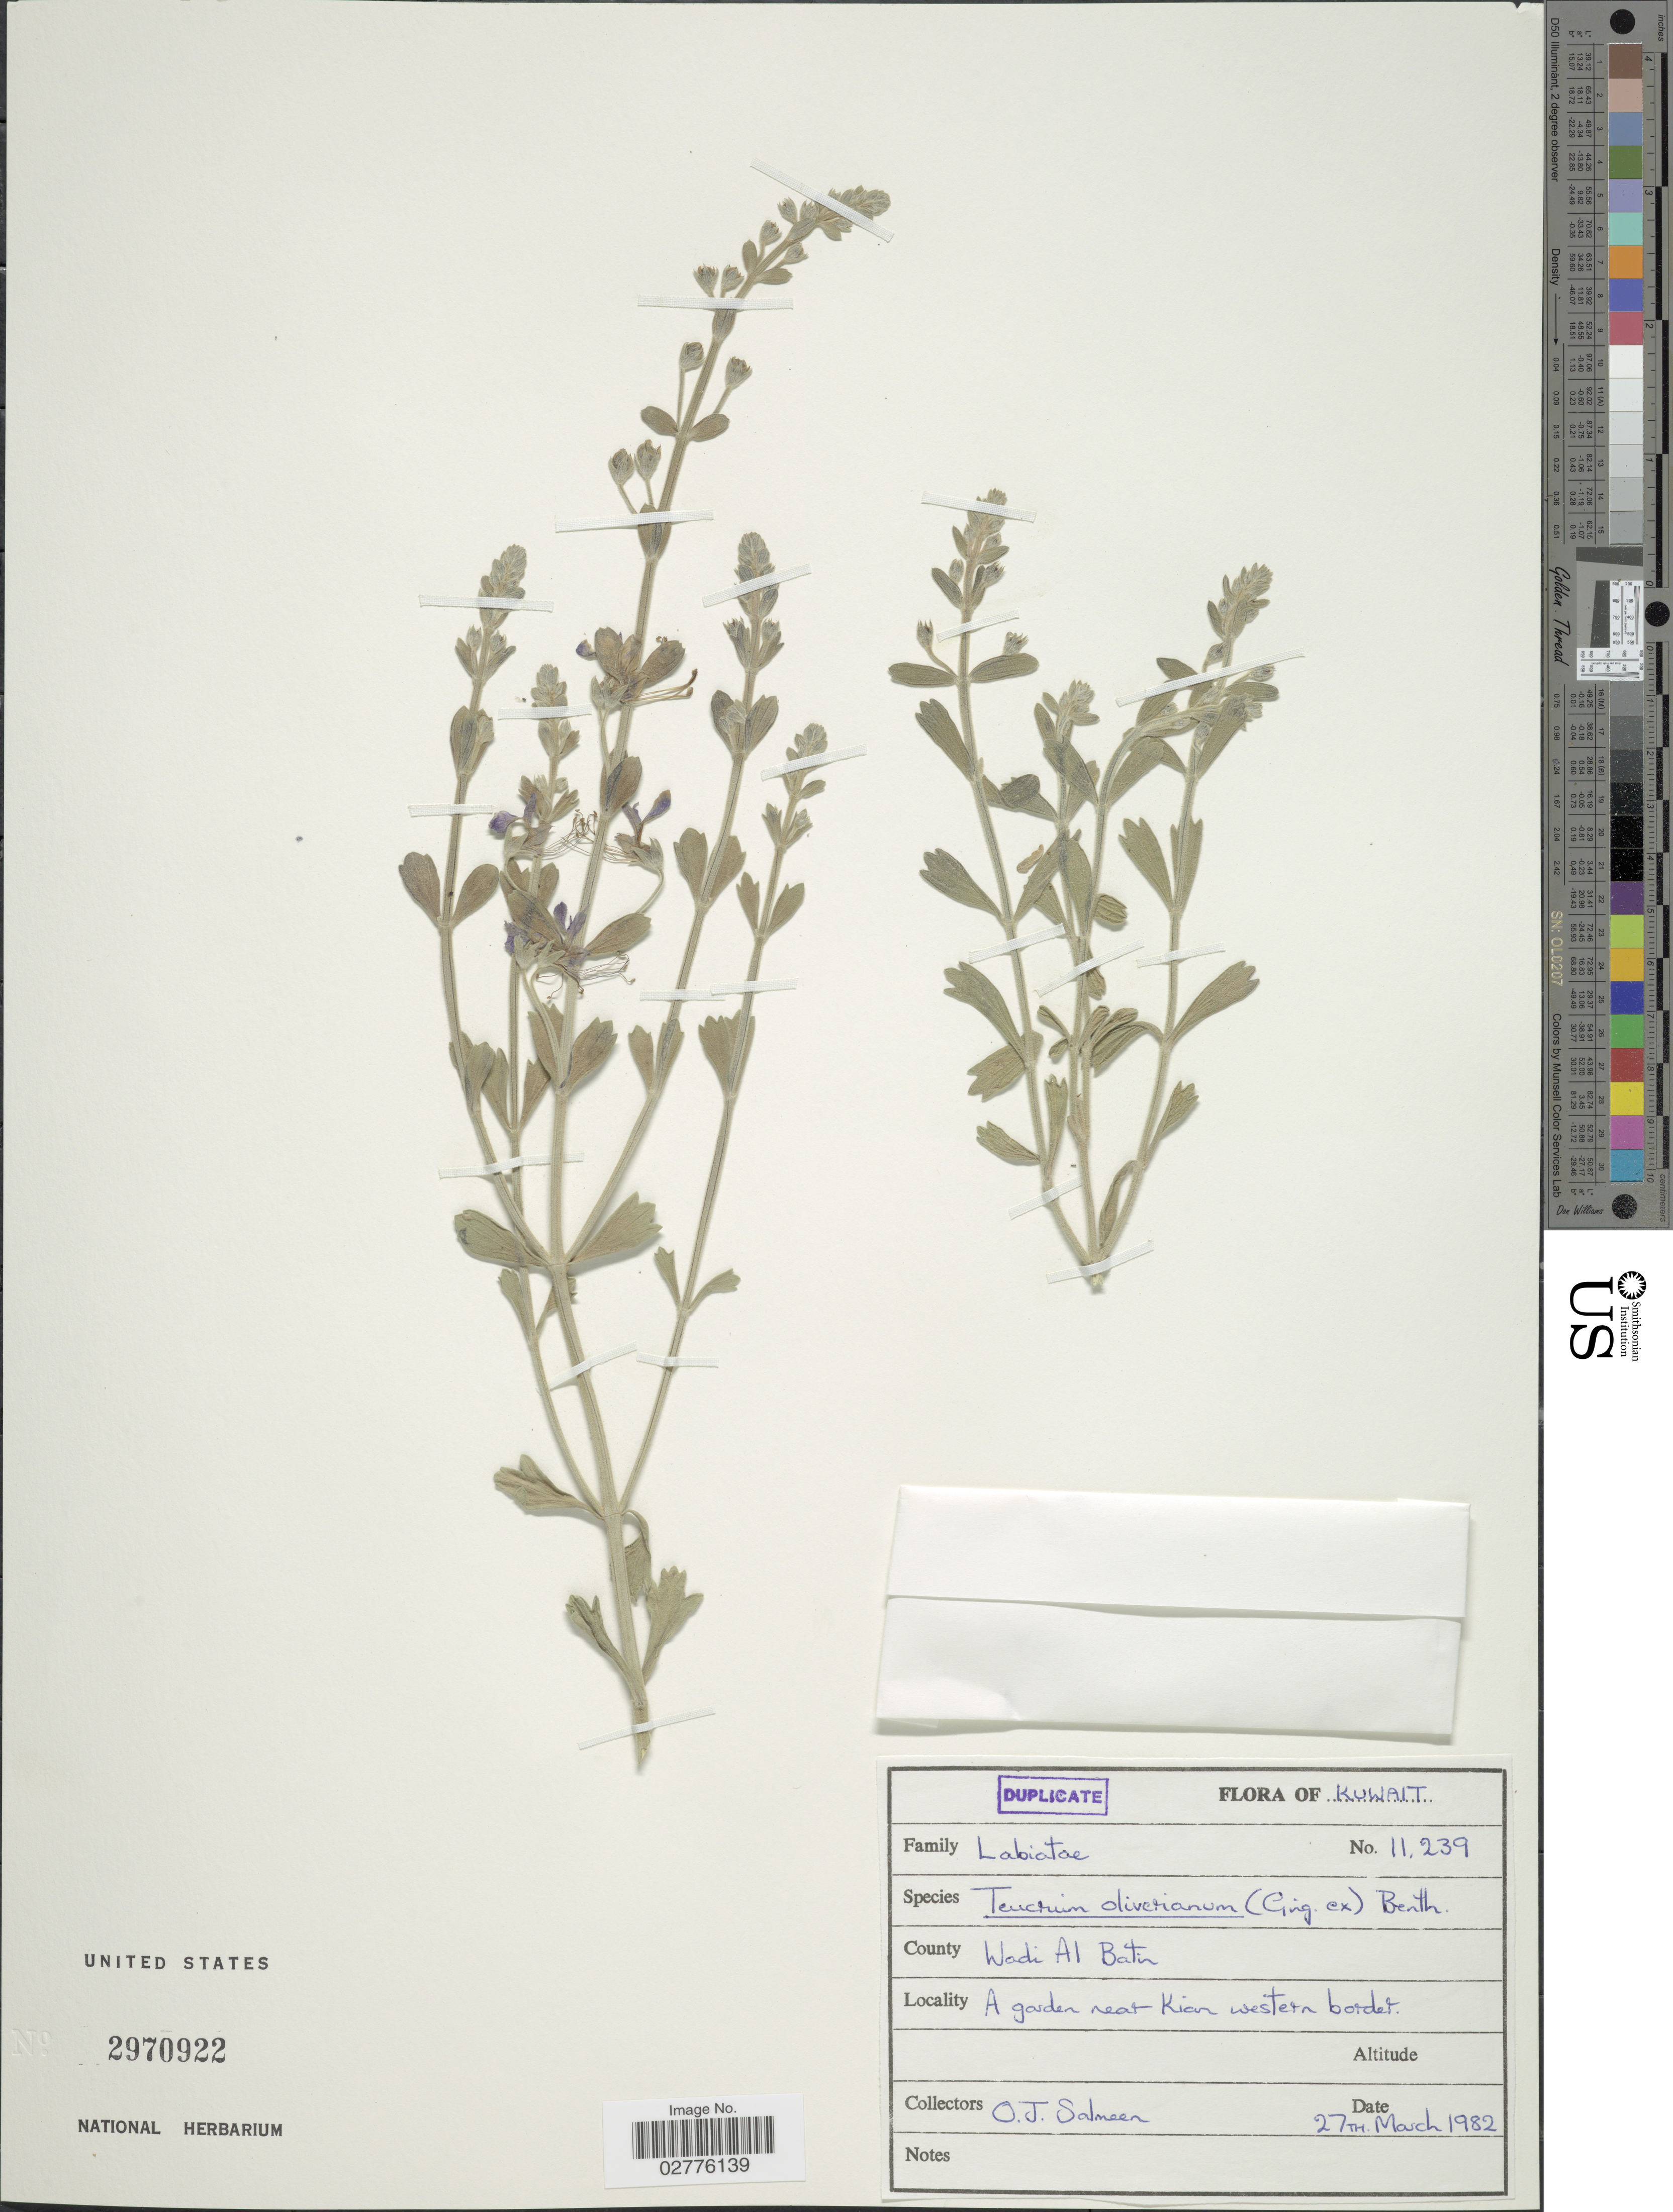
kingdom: Plantae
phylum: Tracheophyta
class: Magnoliopsida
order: Lamiales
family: Lamiaceae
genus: Teucrium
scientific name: Teucrium oliverianum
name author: Ging. ex Benth.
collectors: O. Salmeen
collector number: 11239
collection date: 1982-03-27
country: Kuwait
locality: County Wadi Al Batir, a garden near Kiar western border.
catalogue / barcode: US 2970922